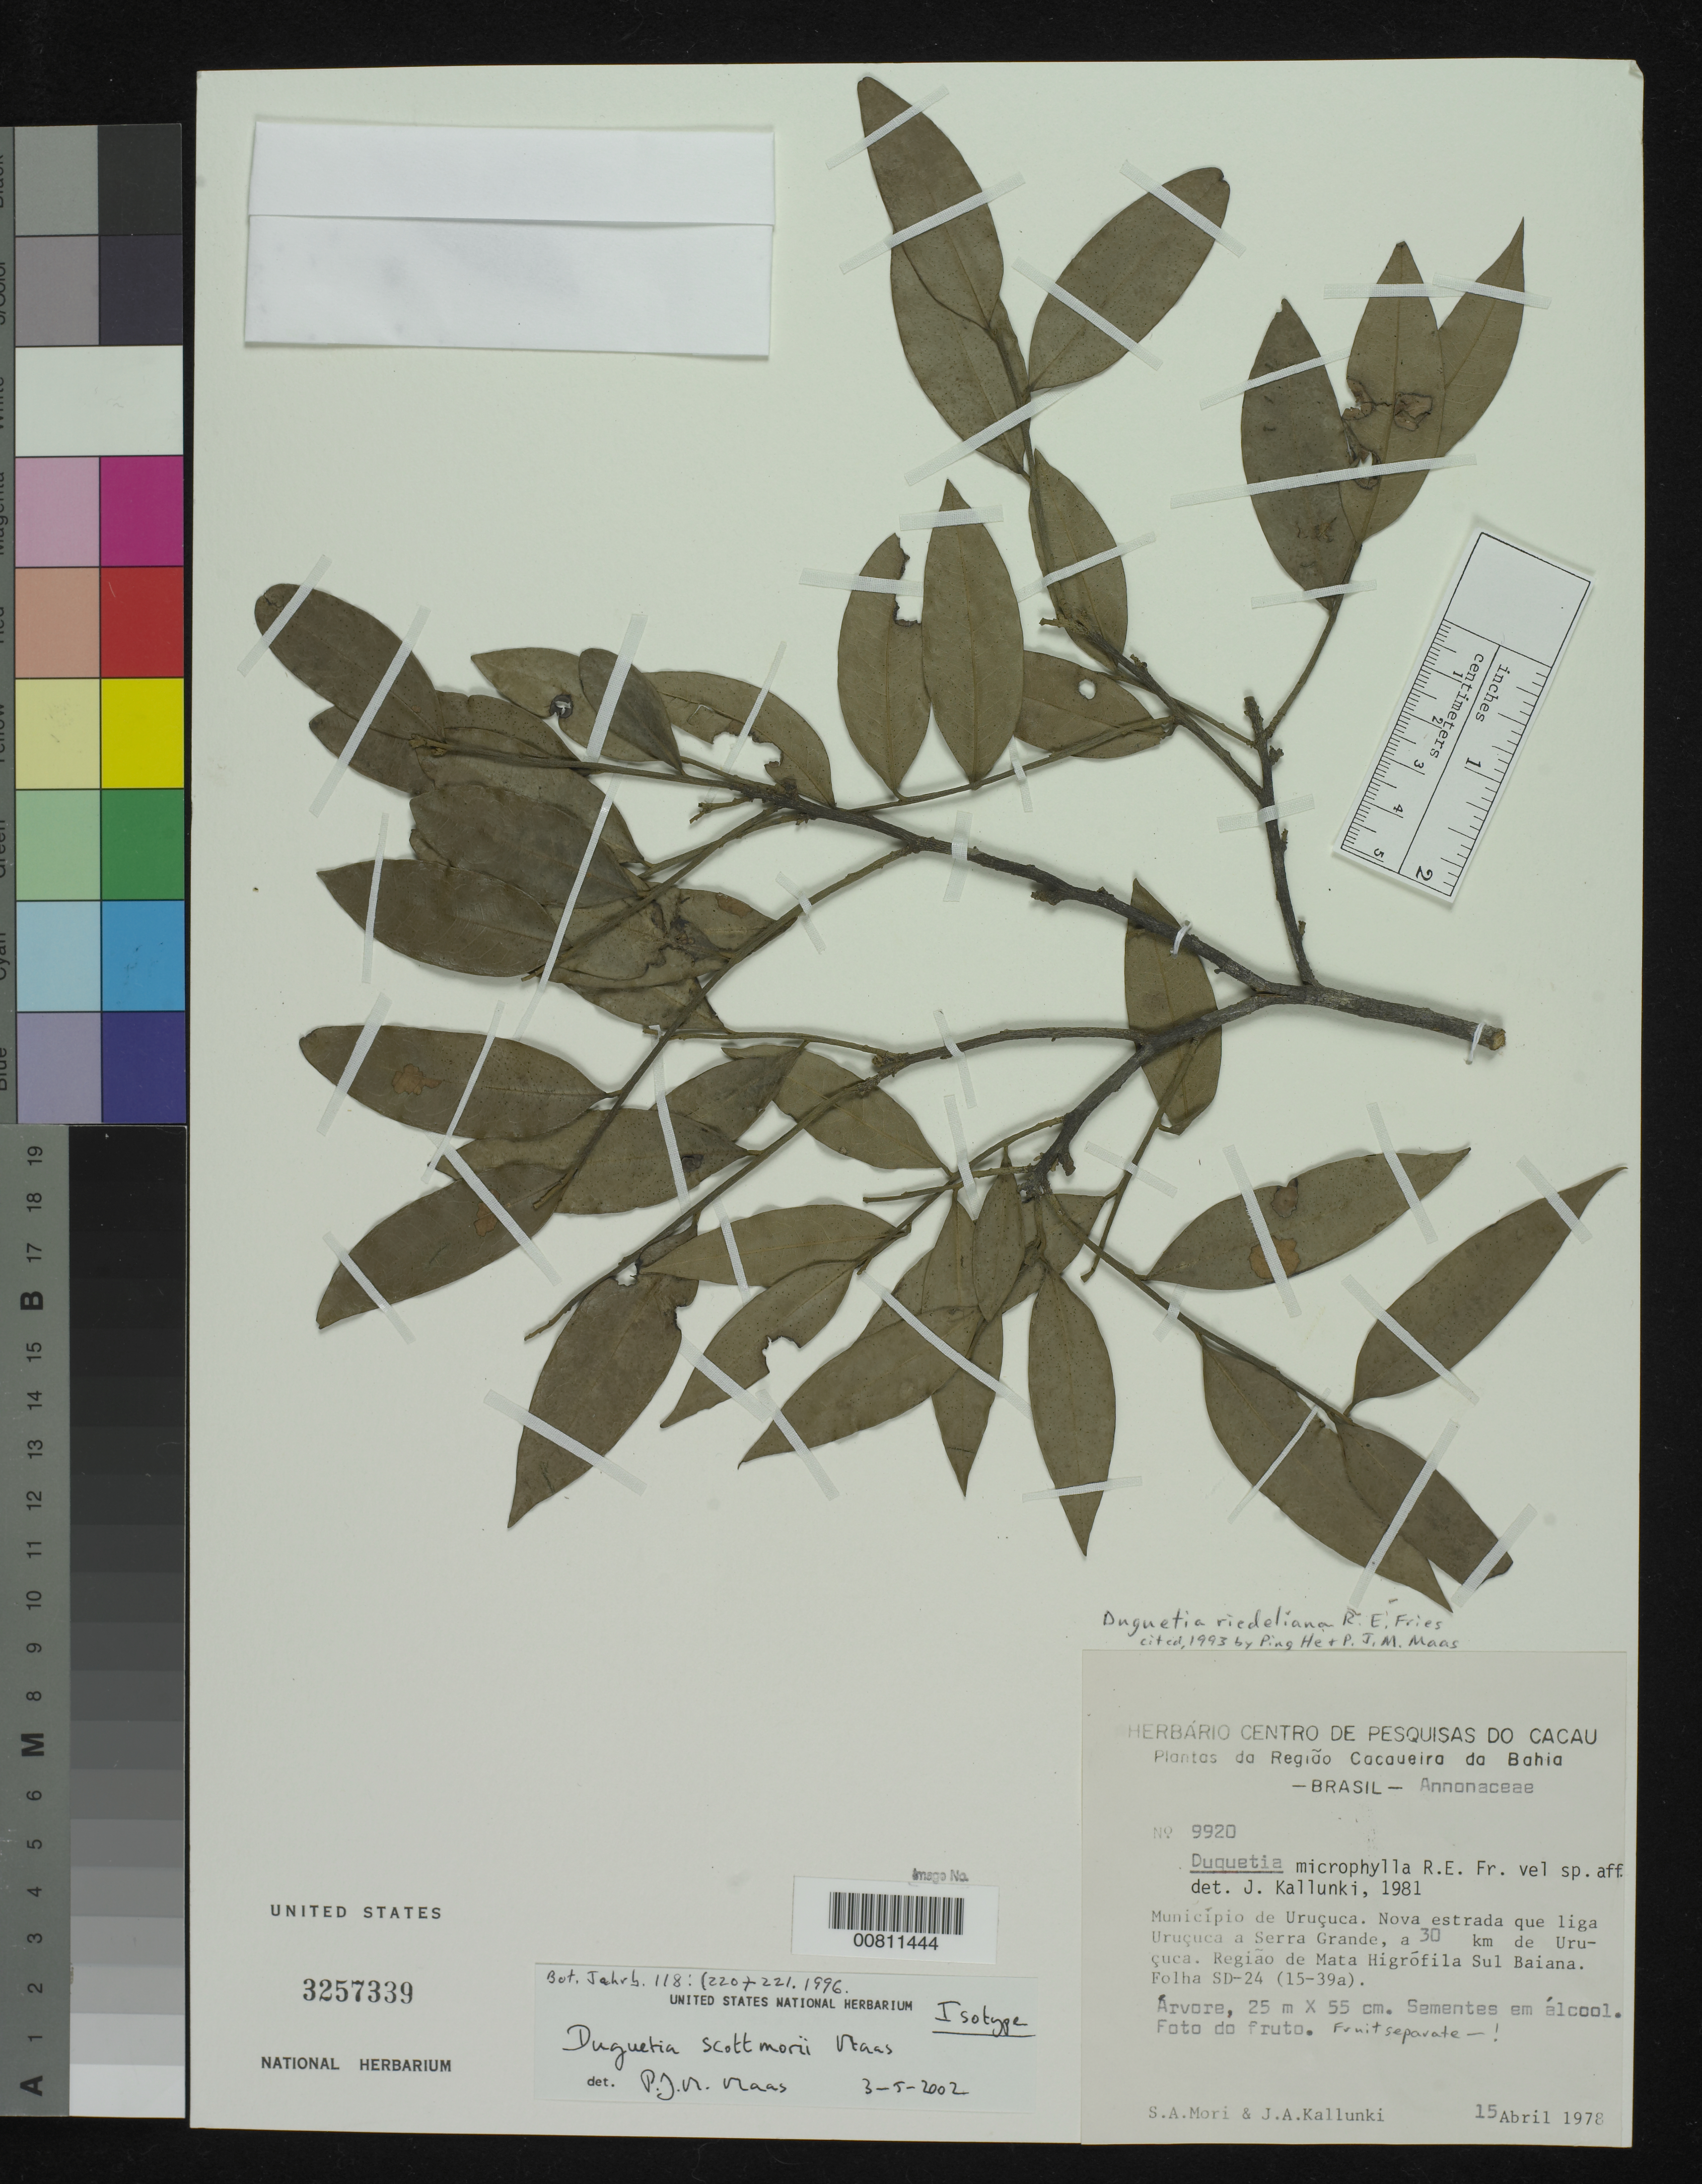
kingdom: Plantae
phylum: Tracheophyta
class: Magnoliopsida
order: Magnoliales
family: Annonaceae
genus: Duguetia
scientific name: Duguetia scottmorii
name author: Maas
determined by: Maas, Paul J. M.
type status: Isotype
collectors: S. Mori & J. Kallunki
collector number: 9920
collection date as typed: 15 Apr 1978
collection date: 1978-04-15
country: Brazil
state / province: Bahia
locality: Município de Uruçuca. Nova estrada que liga Uruçuca a Serra Grande, a 30 km de Uruçuca.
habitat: Região de Mata Higrófila Sul Baiana.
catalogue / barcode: US 3257339